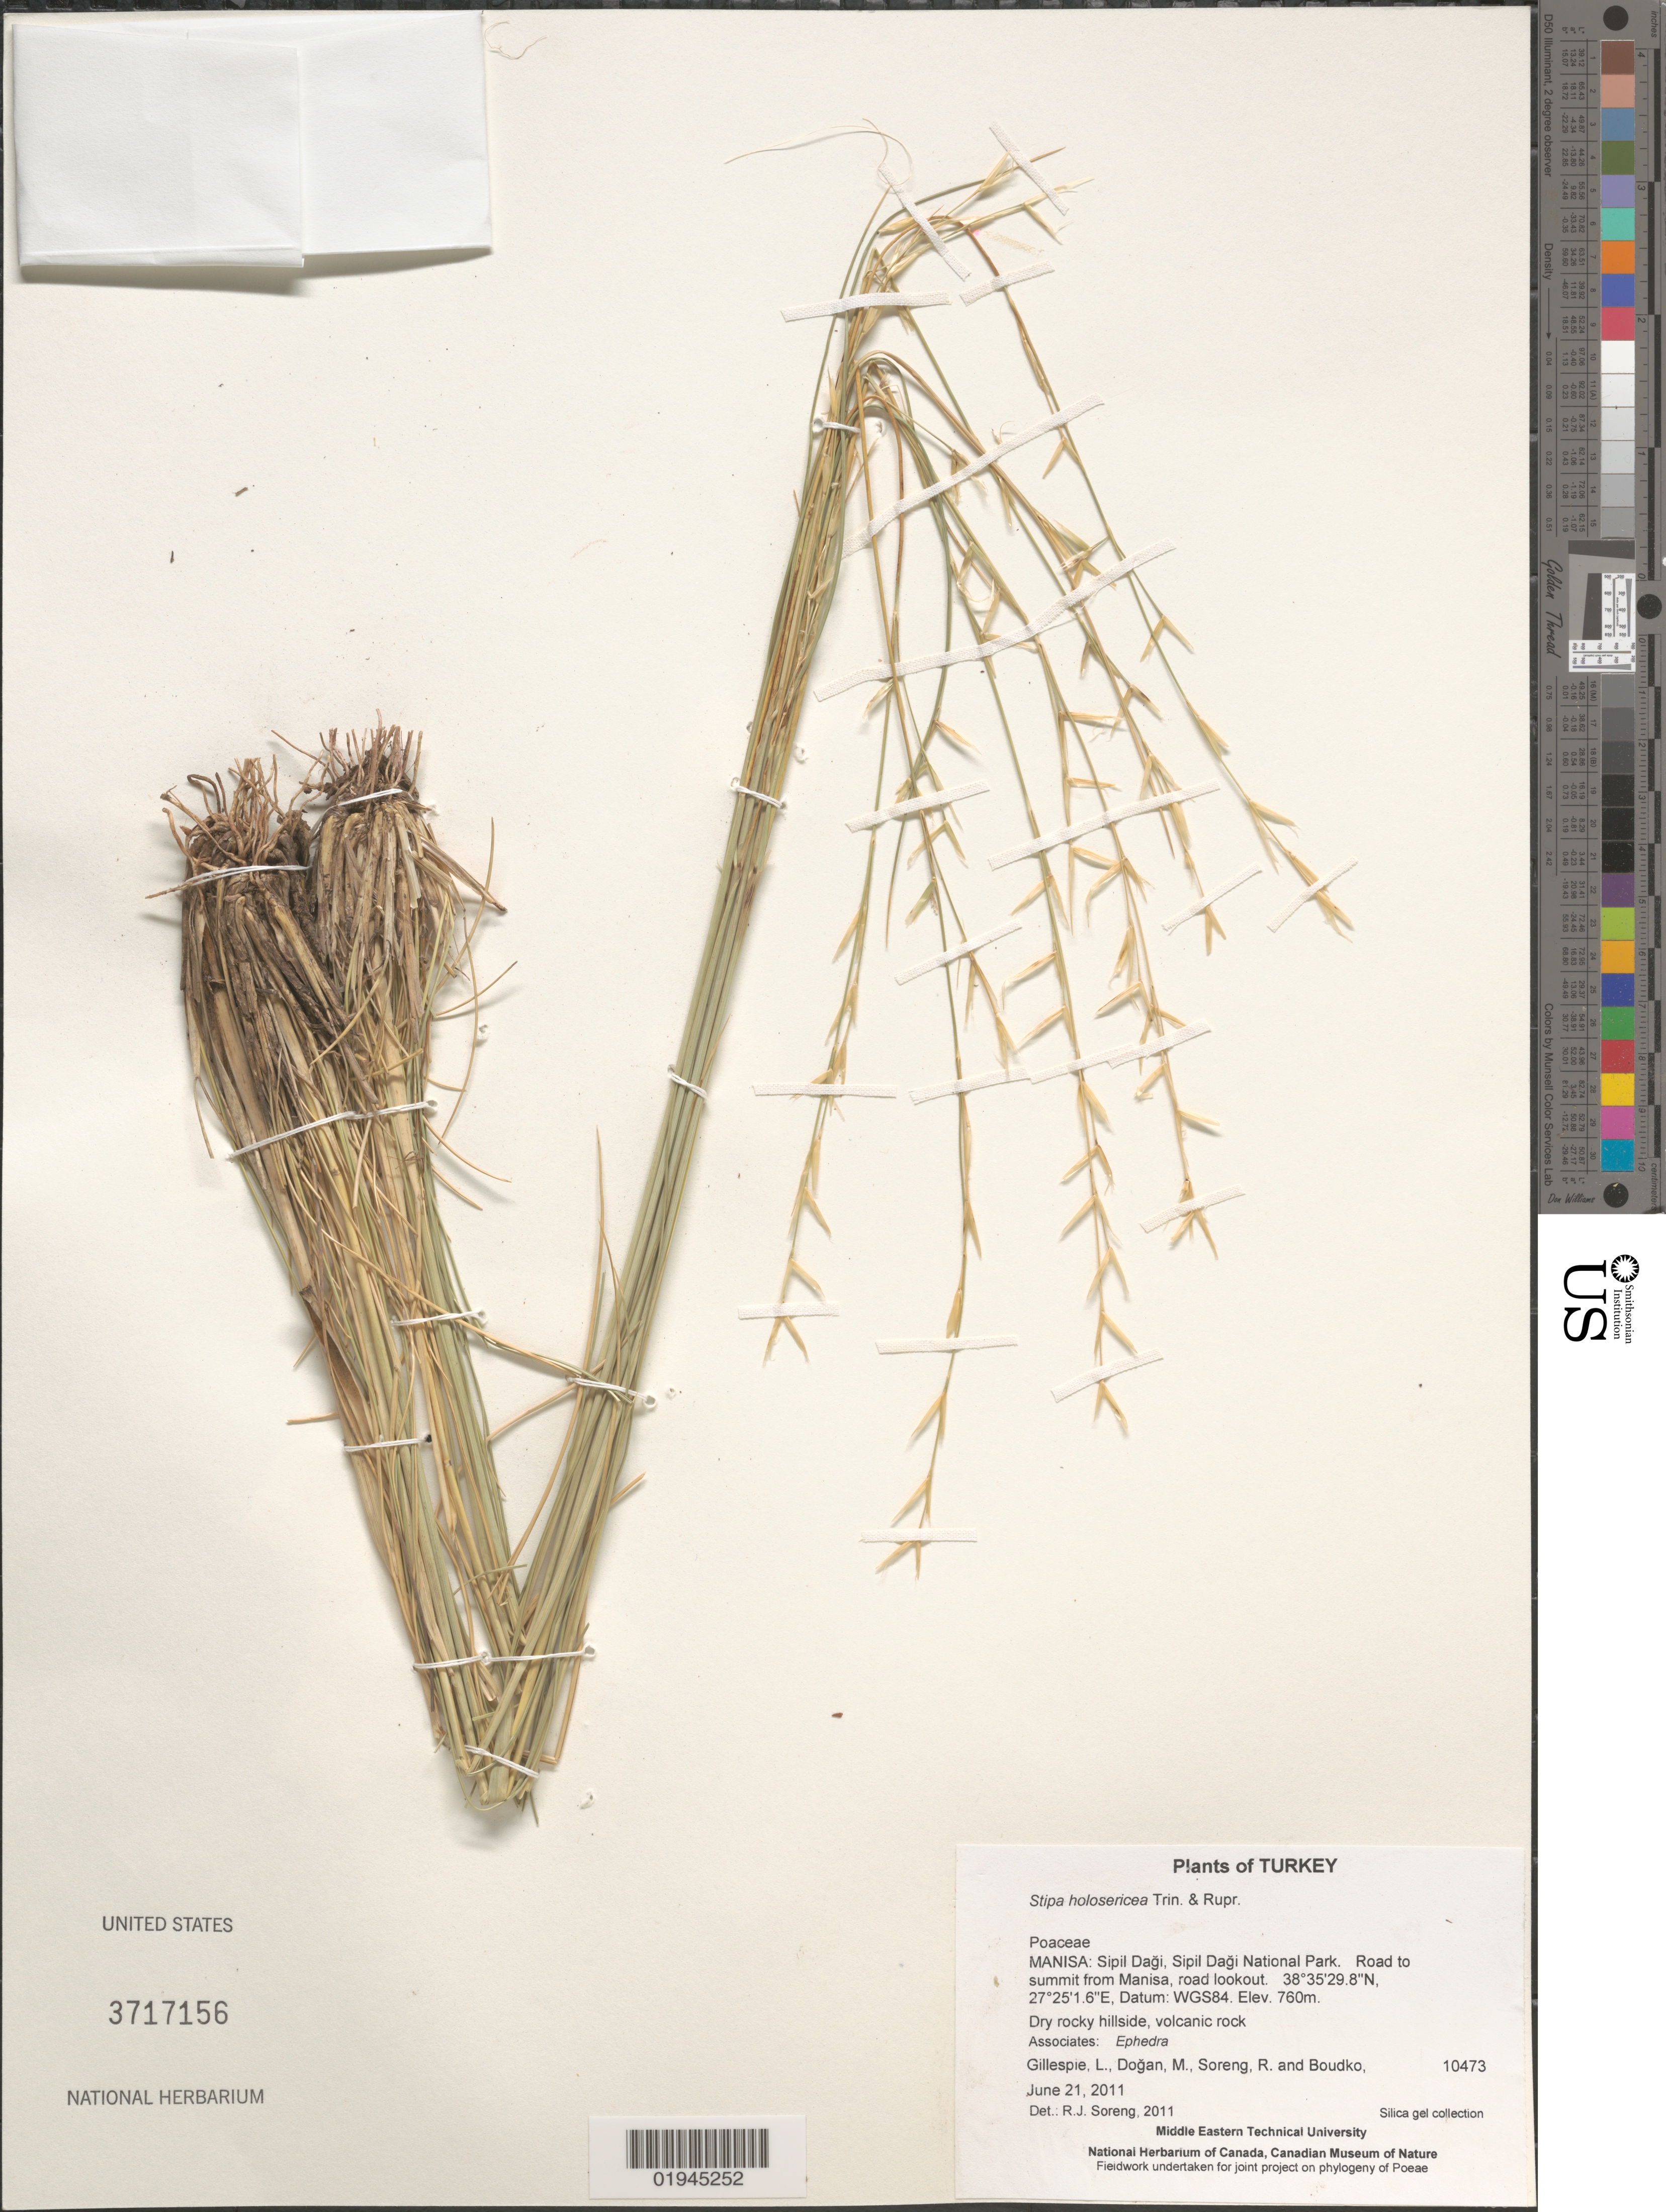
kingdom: Plantae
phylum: Tracheophyta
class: Liliopsida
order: Poales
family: Poaceae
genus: Stipa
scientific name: Stipa holosericea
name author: Trin. & Rupr.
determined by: Soreng, Robert J., Research Associate (BOT), Smithsonian Institution - National Museum of Natural History (UNITED STATES)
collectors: L. J. Gillespie, M. Doğan, R. J. Soreng & K. Boudko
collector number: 10473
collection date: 2011-06-21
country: Turkey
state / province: Manisa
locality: Sipil Dagi, Sipil Dagi National Park. Road to summit from Manisa, road lookout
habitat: Dry rocky hillside, volcanic rock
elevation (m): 760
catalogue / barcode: US 3717156